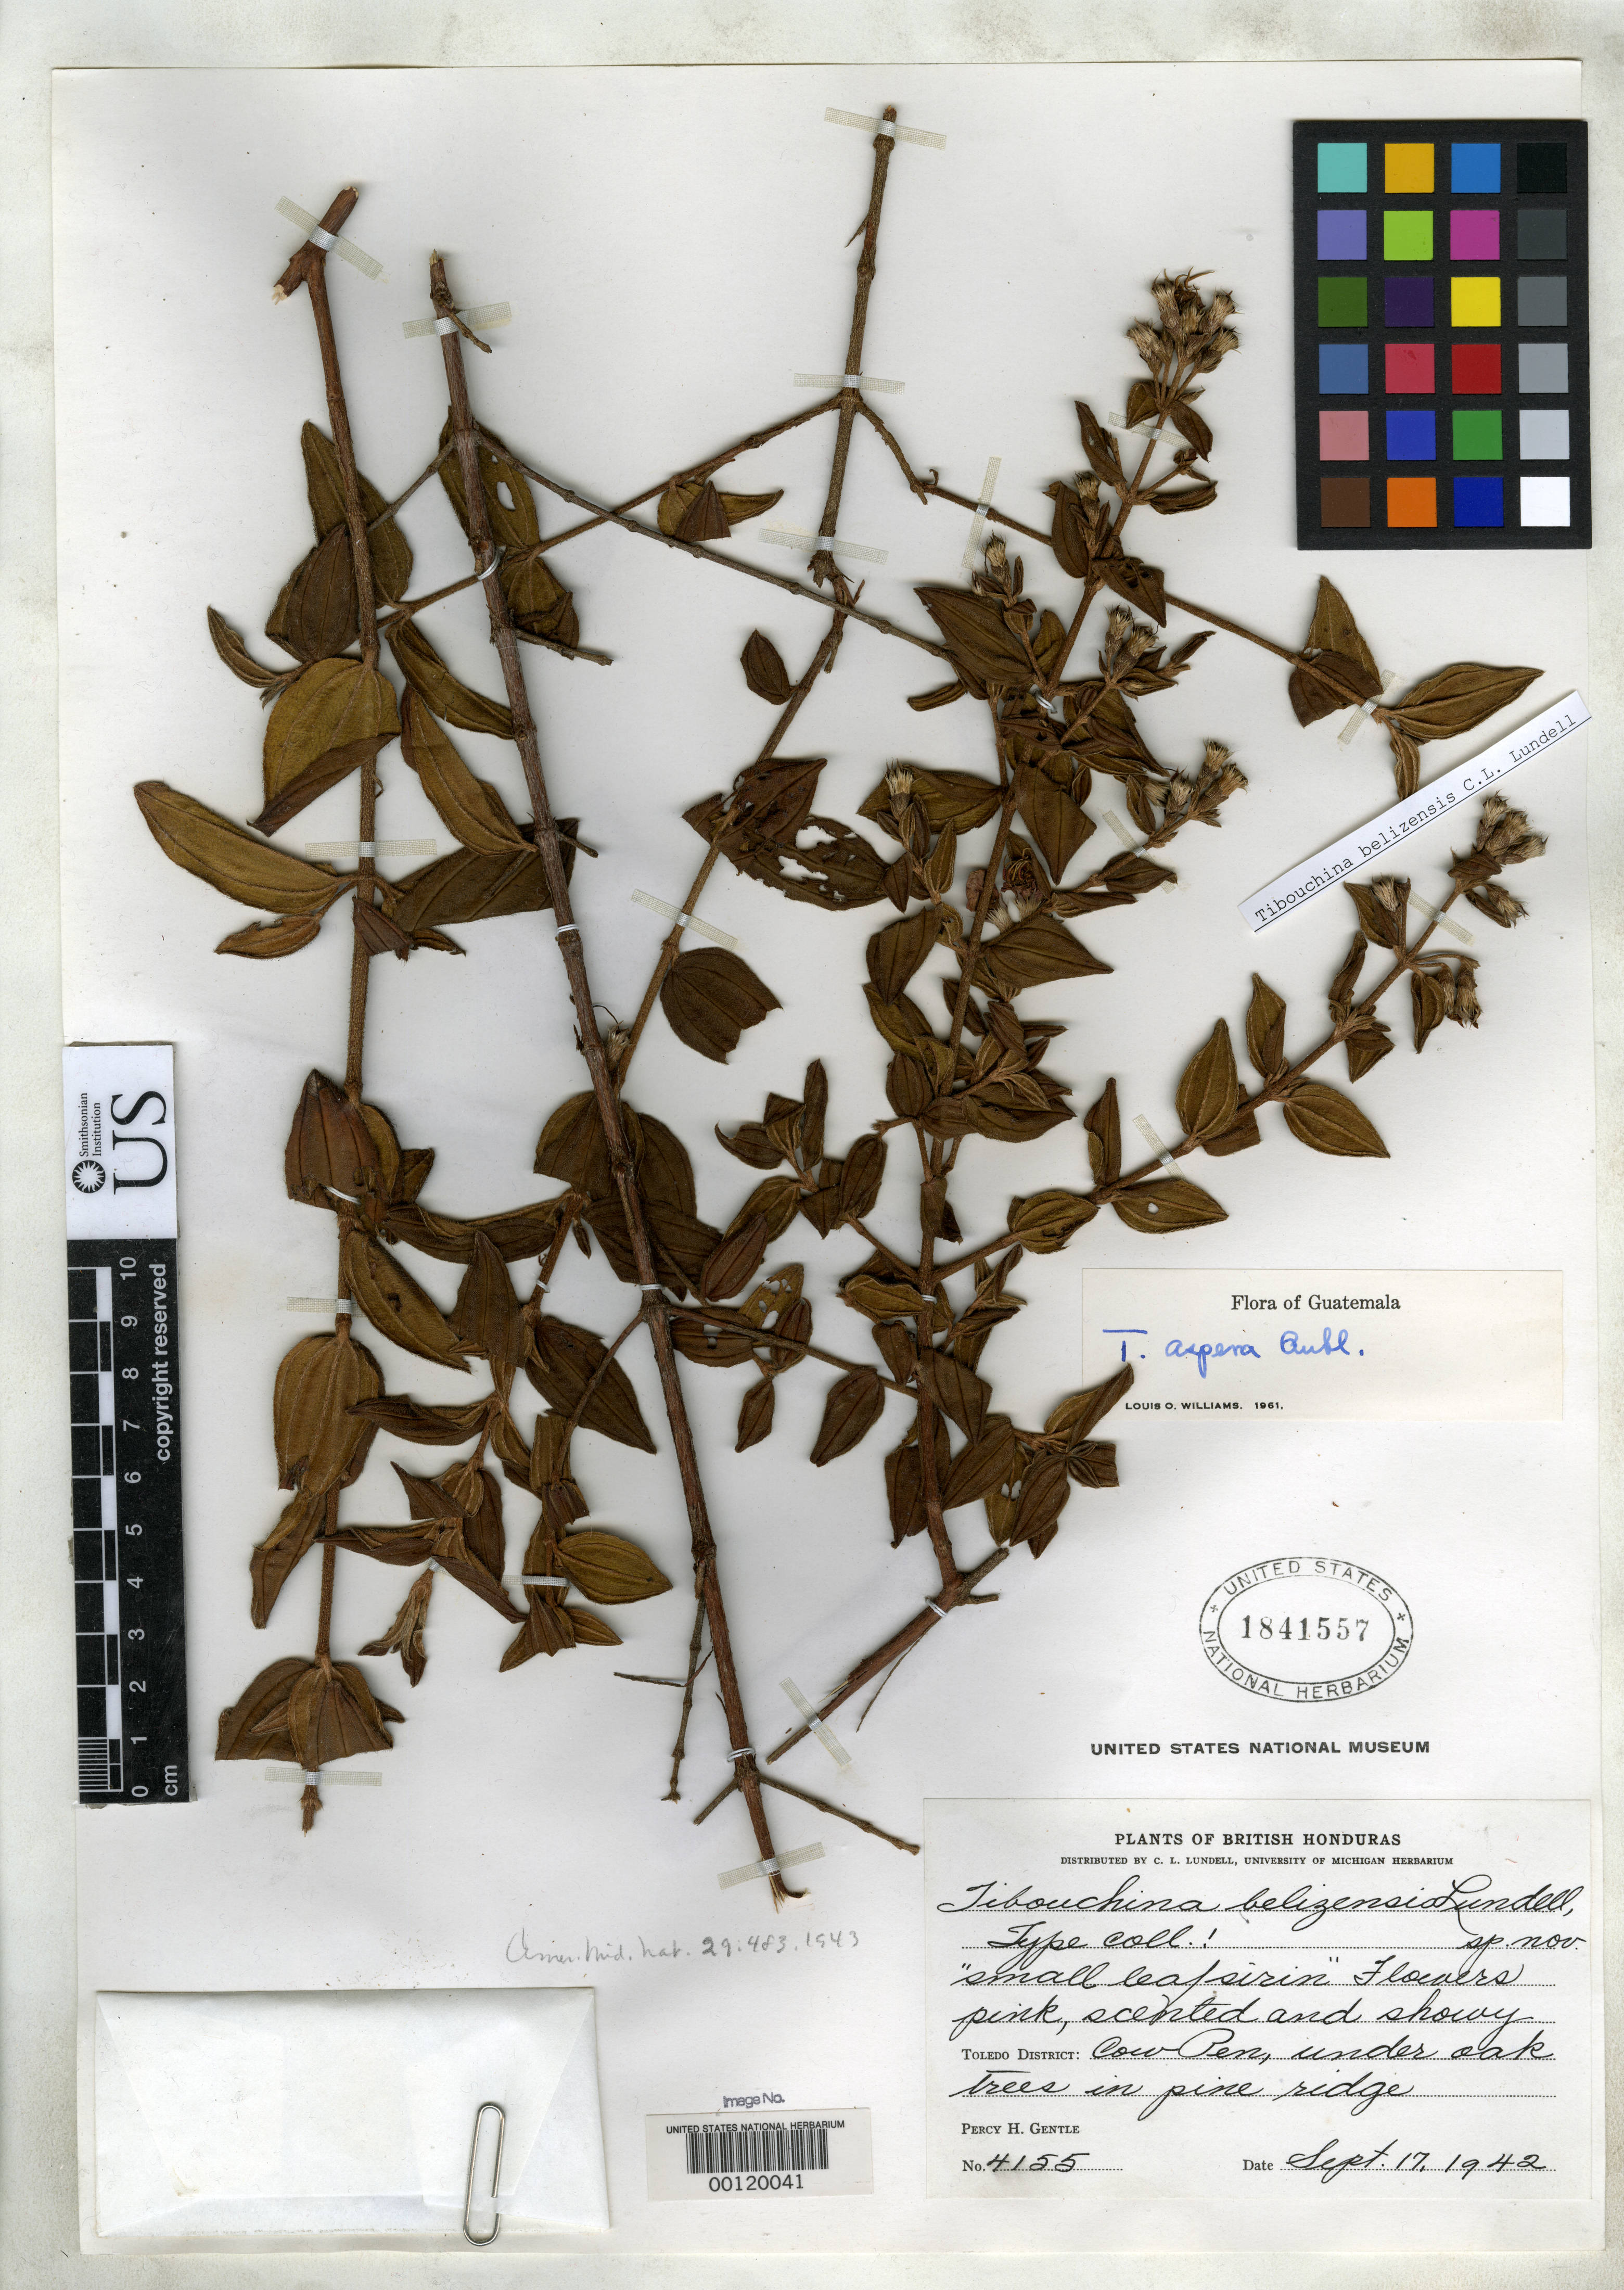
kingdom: Plantae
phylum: Tracheophyta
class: Magnoliopsida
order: Myrtales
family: Melastomataceae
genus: Tibouchina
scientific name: Tibouchina belizensis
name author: Lundell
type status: Isotype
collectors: P. H. Gentle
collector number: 4155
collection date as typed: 17 Sep 1942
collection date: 1942-09-17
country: Belize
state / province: Toledo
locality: Cow Pen, southern Belize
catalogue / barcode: US 1841557